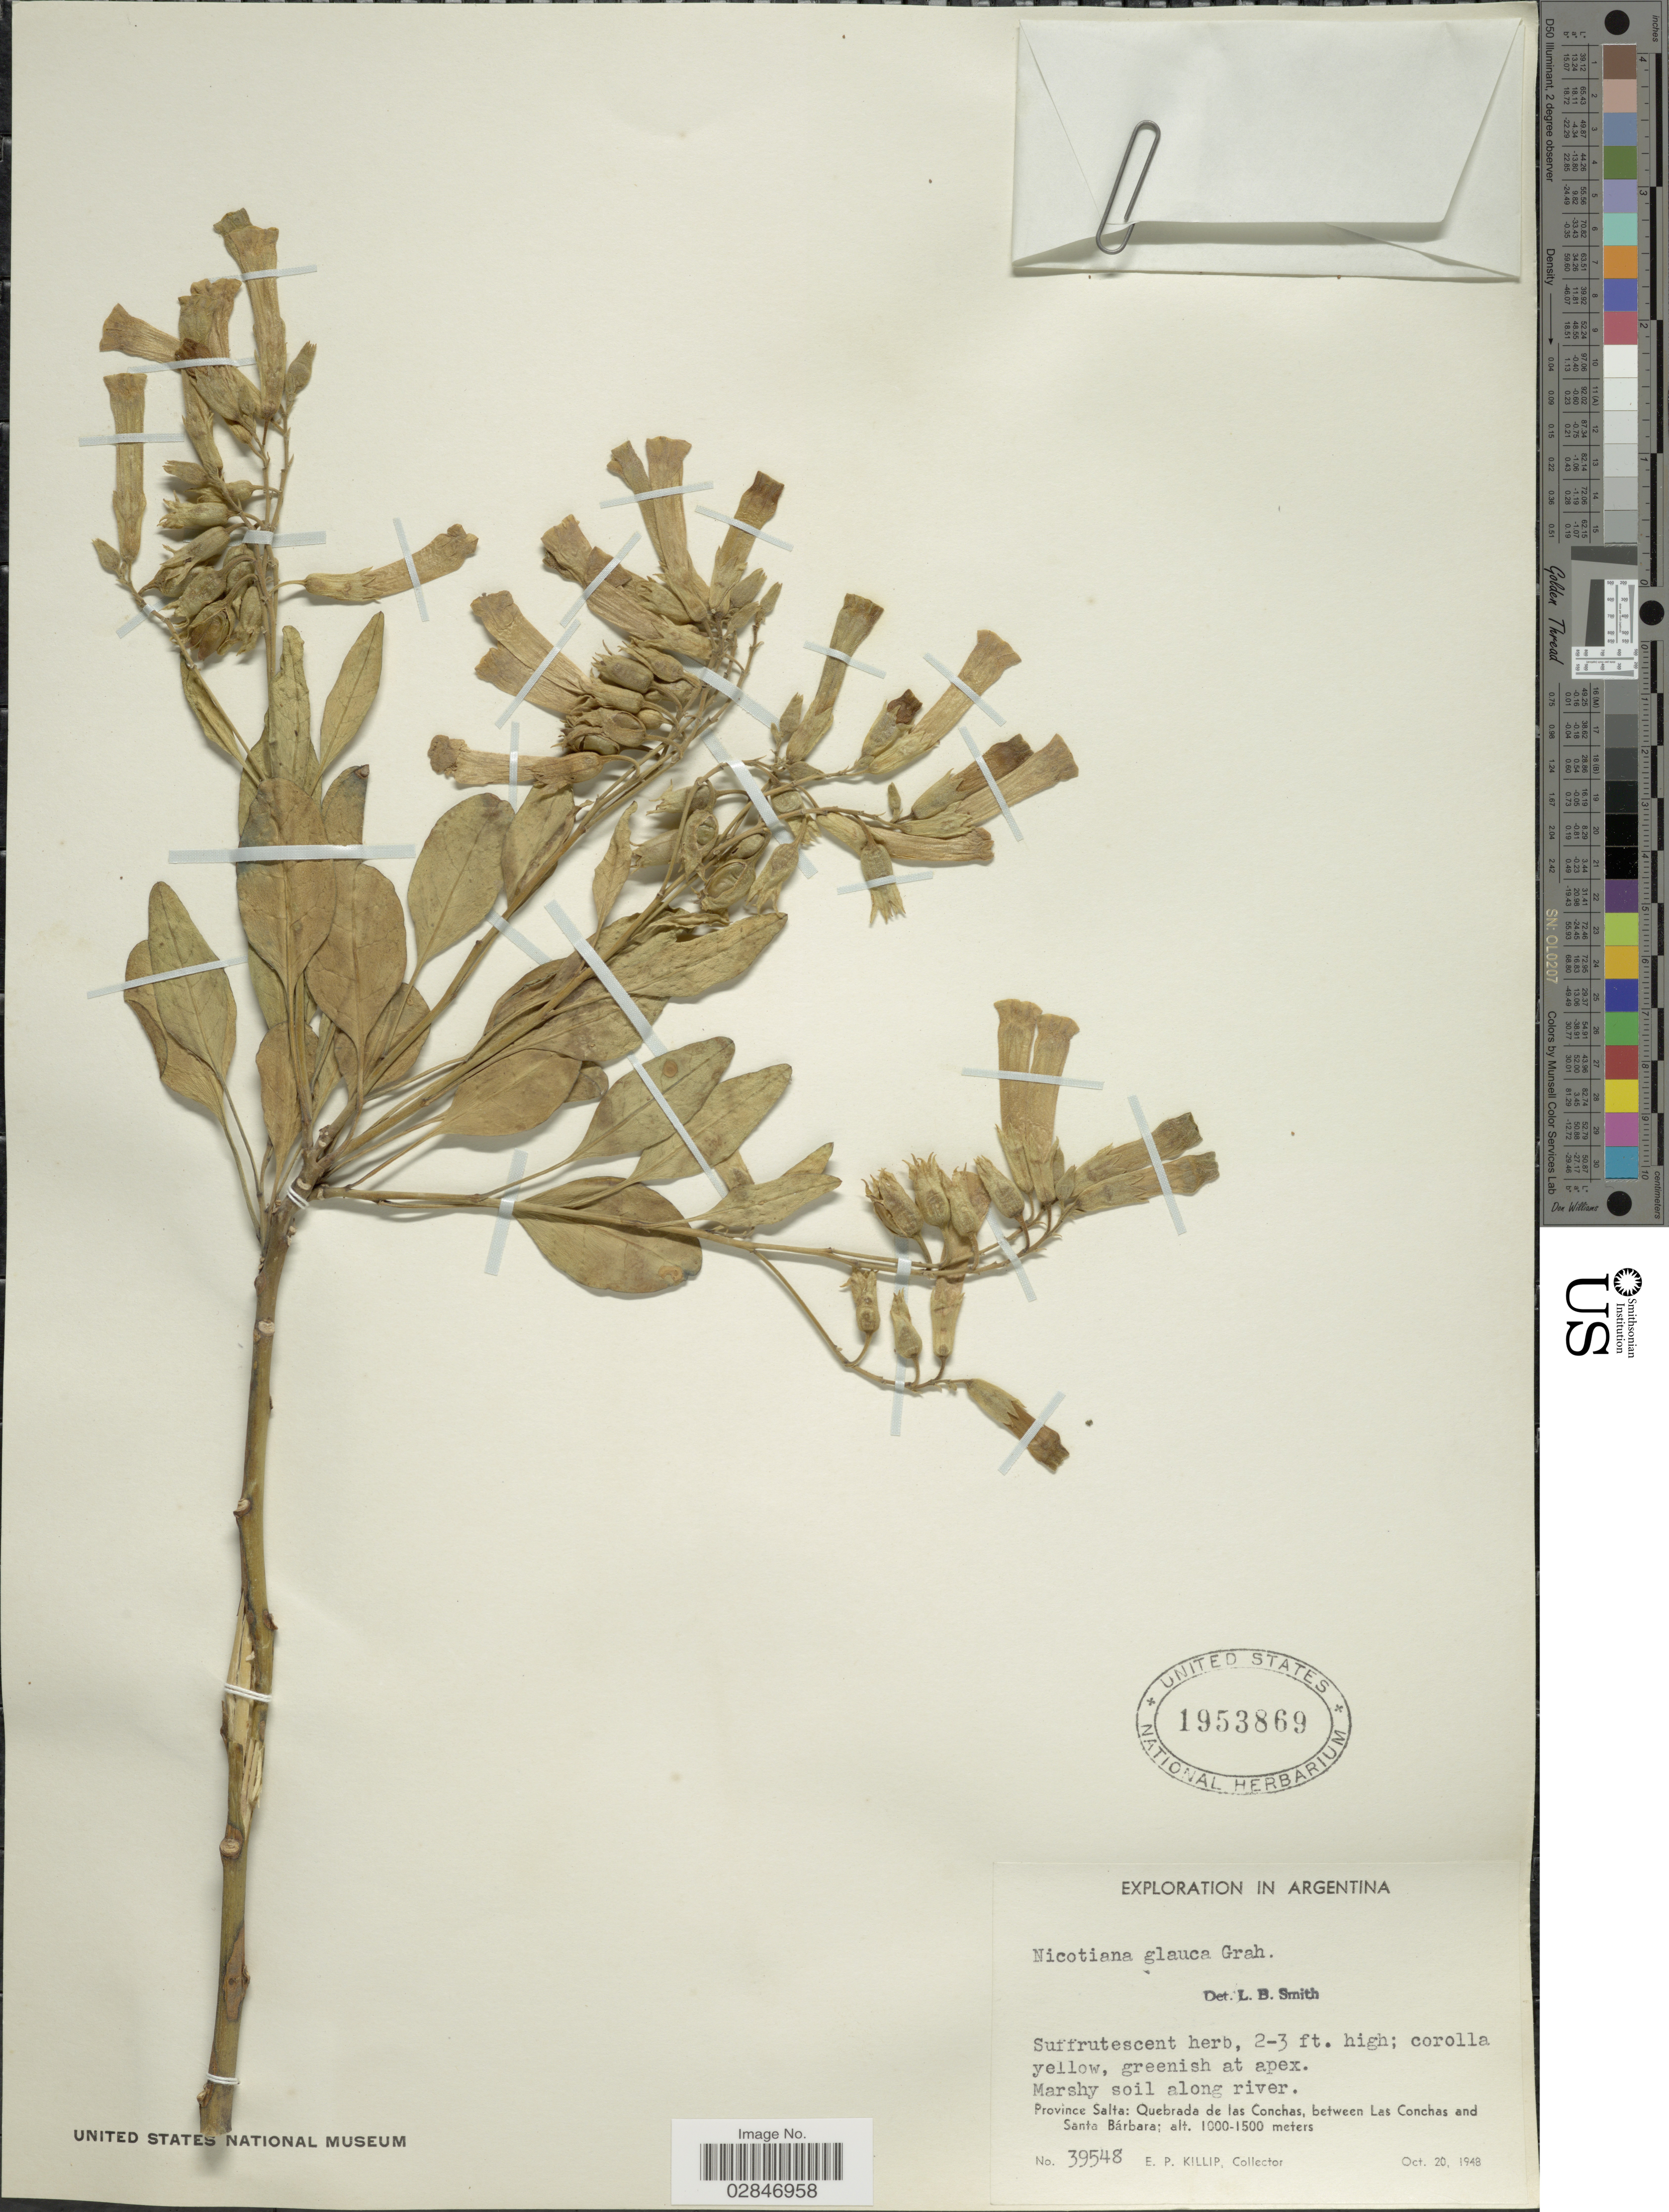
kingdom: Plantae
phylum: Tracheophyta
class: Magnoliopsida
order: Solanales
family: Solanaceae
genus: Nicotiana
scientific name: Nicotiana glauca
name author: Graham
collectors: E. P. Killip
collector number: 39548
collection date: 1948-10-20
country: Argentina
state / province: Salta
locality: Province Salta: Quebrada de las Conchas, between las Conchas and Santa Bárbara.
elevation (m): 1000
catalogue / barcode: US 1953869